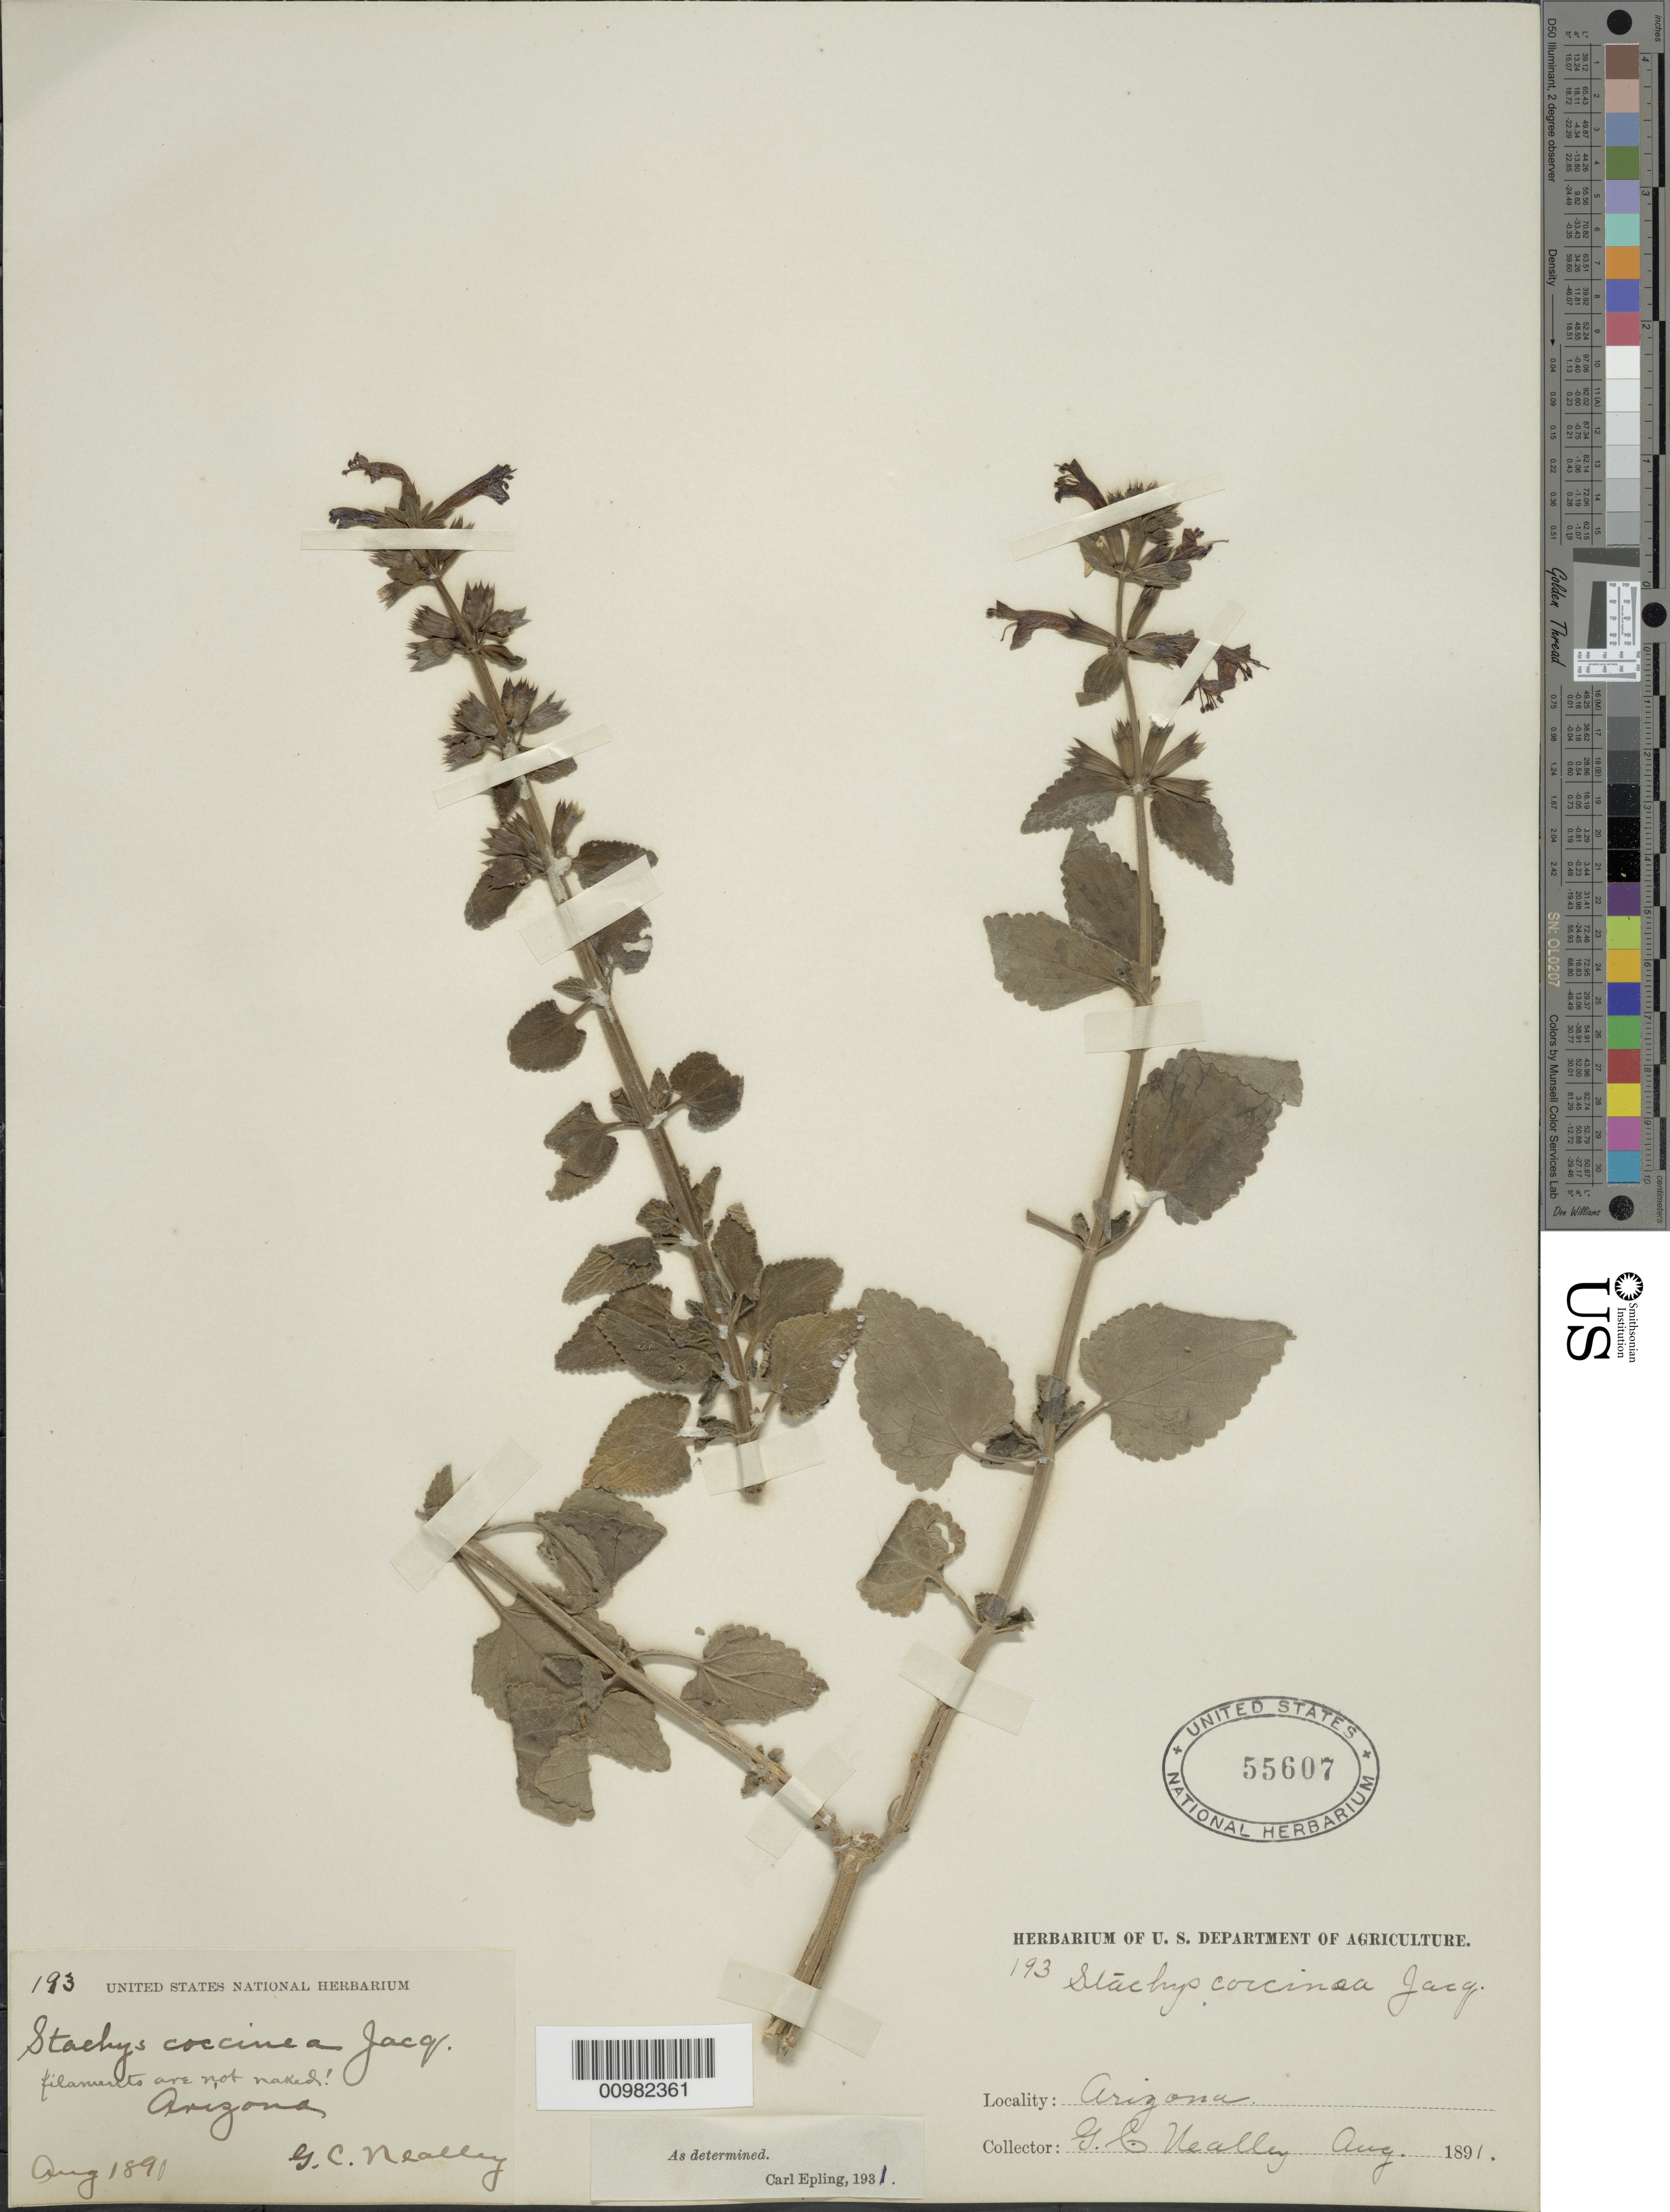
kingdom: Plantae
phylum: Tracheophyta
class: Magnoliopsida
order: Lamiales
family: Lamiaceae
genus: Stachys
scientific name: Stachys coccinea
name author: Ortega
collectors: G. C. Nealley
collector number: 193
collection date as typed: Aug 1891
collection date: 1891-08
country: United States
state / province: Arizona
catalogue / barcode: US 55607